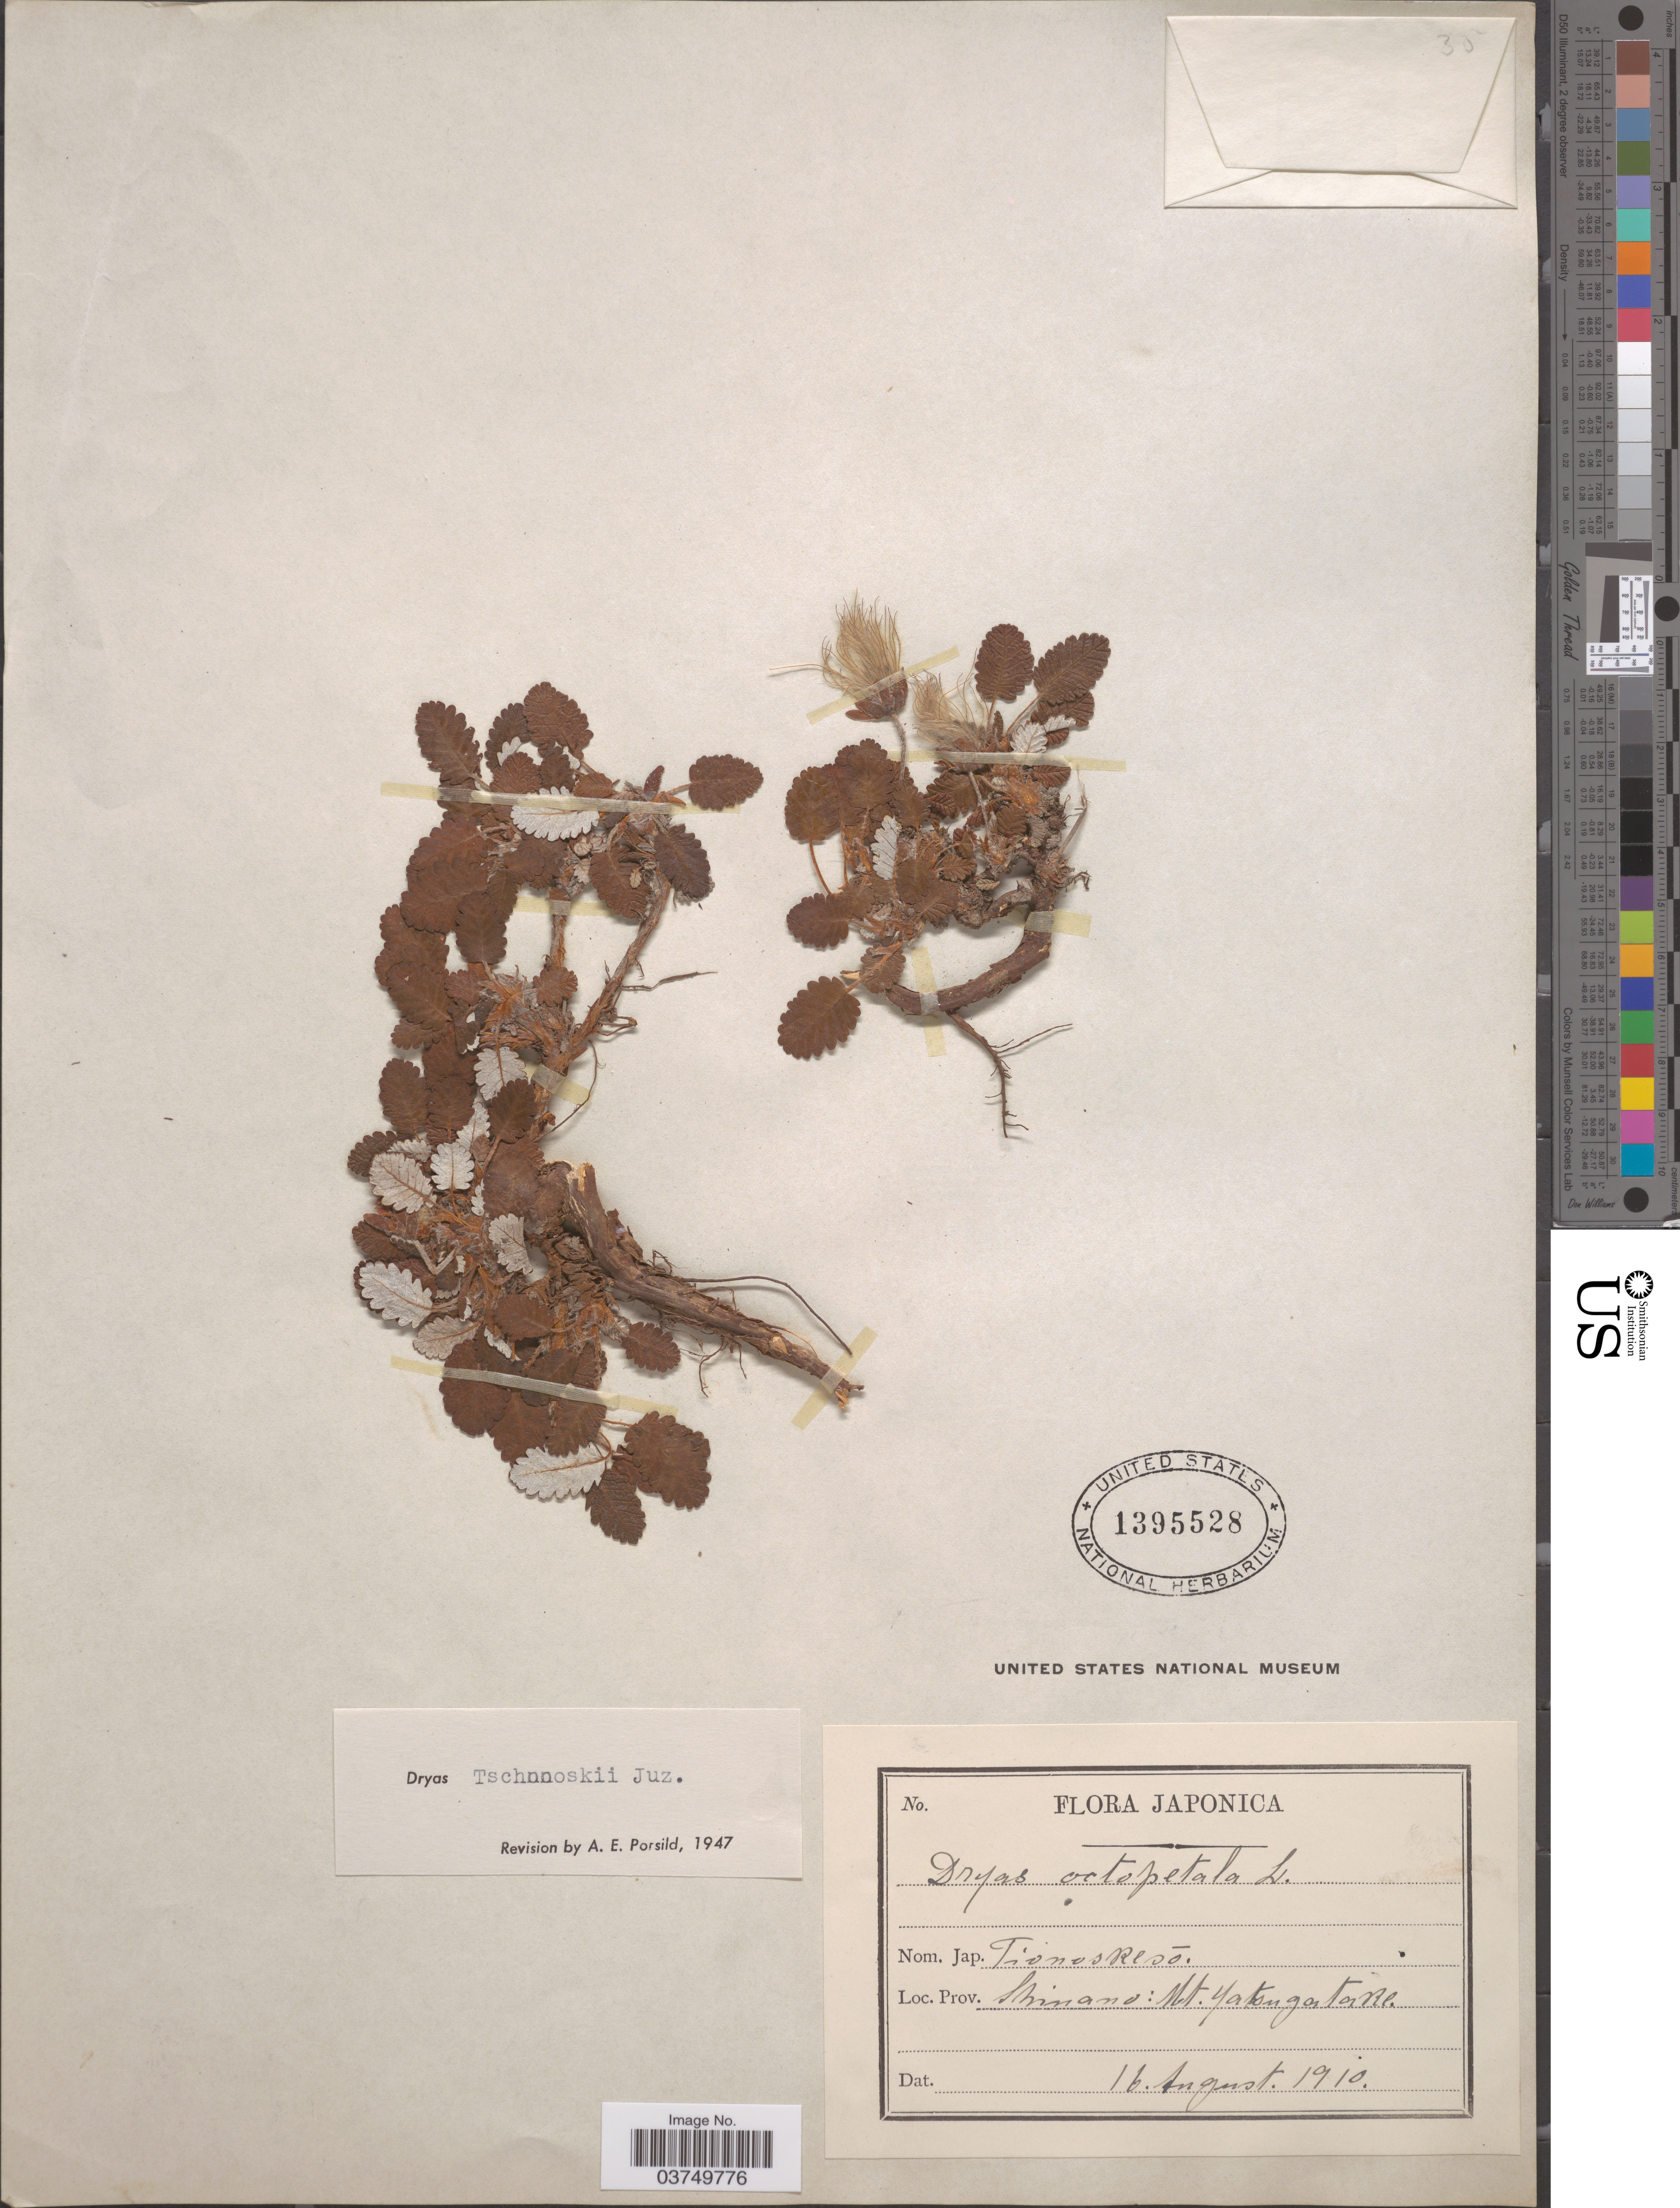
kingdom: Plantae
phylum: Tracheophyta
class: Magnoliopsida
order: Rosales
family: Rosaceae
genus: Dryas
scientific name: Dryas tschonoskii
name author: Juz.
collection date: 1910-08-16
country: Japan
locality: Prov. Shinano: Mt. Yatsugatake.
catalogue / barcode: US 1395528